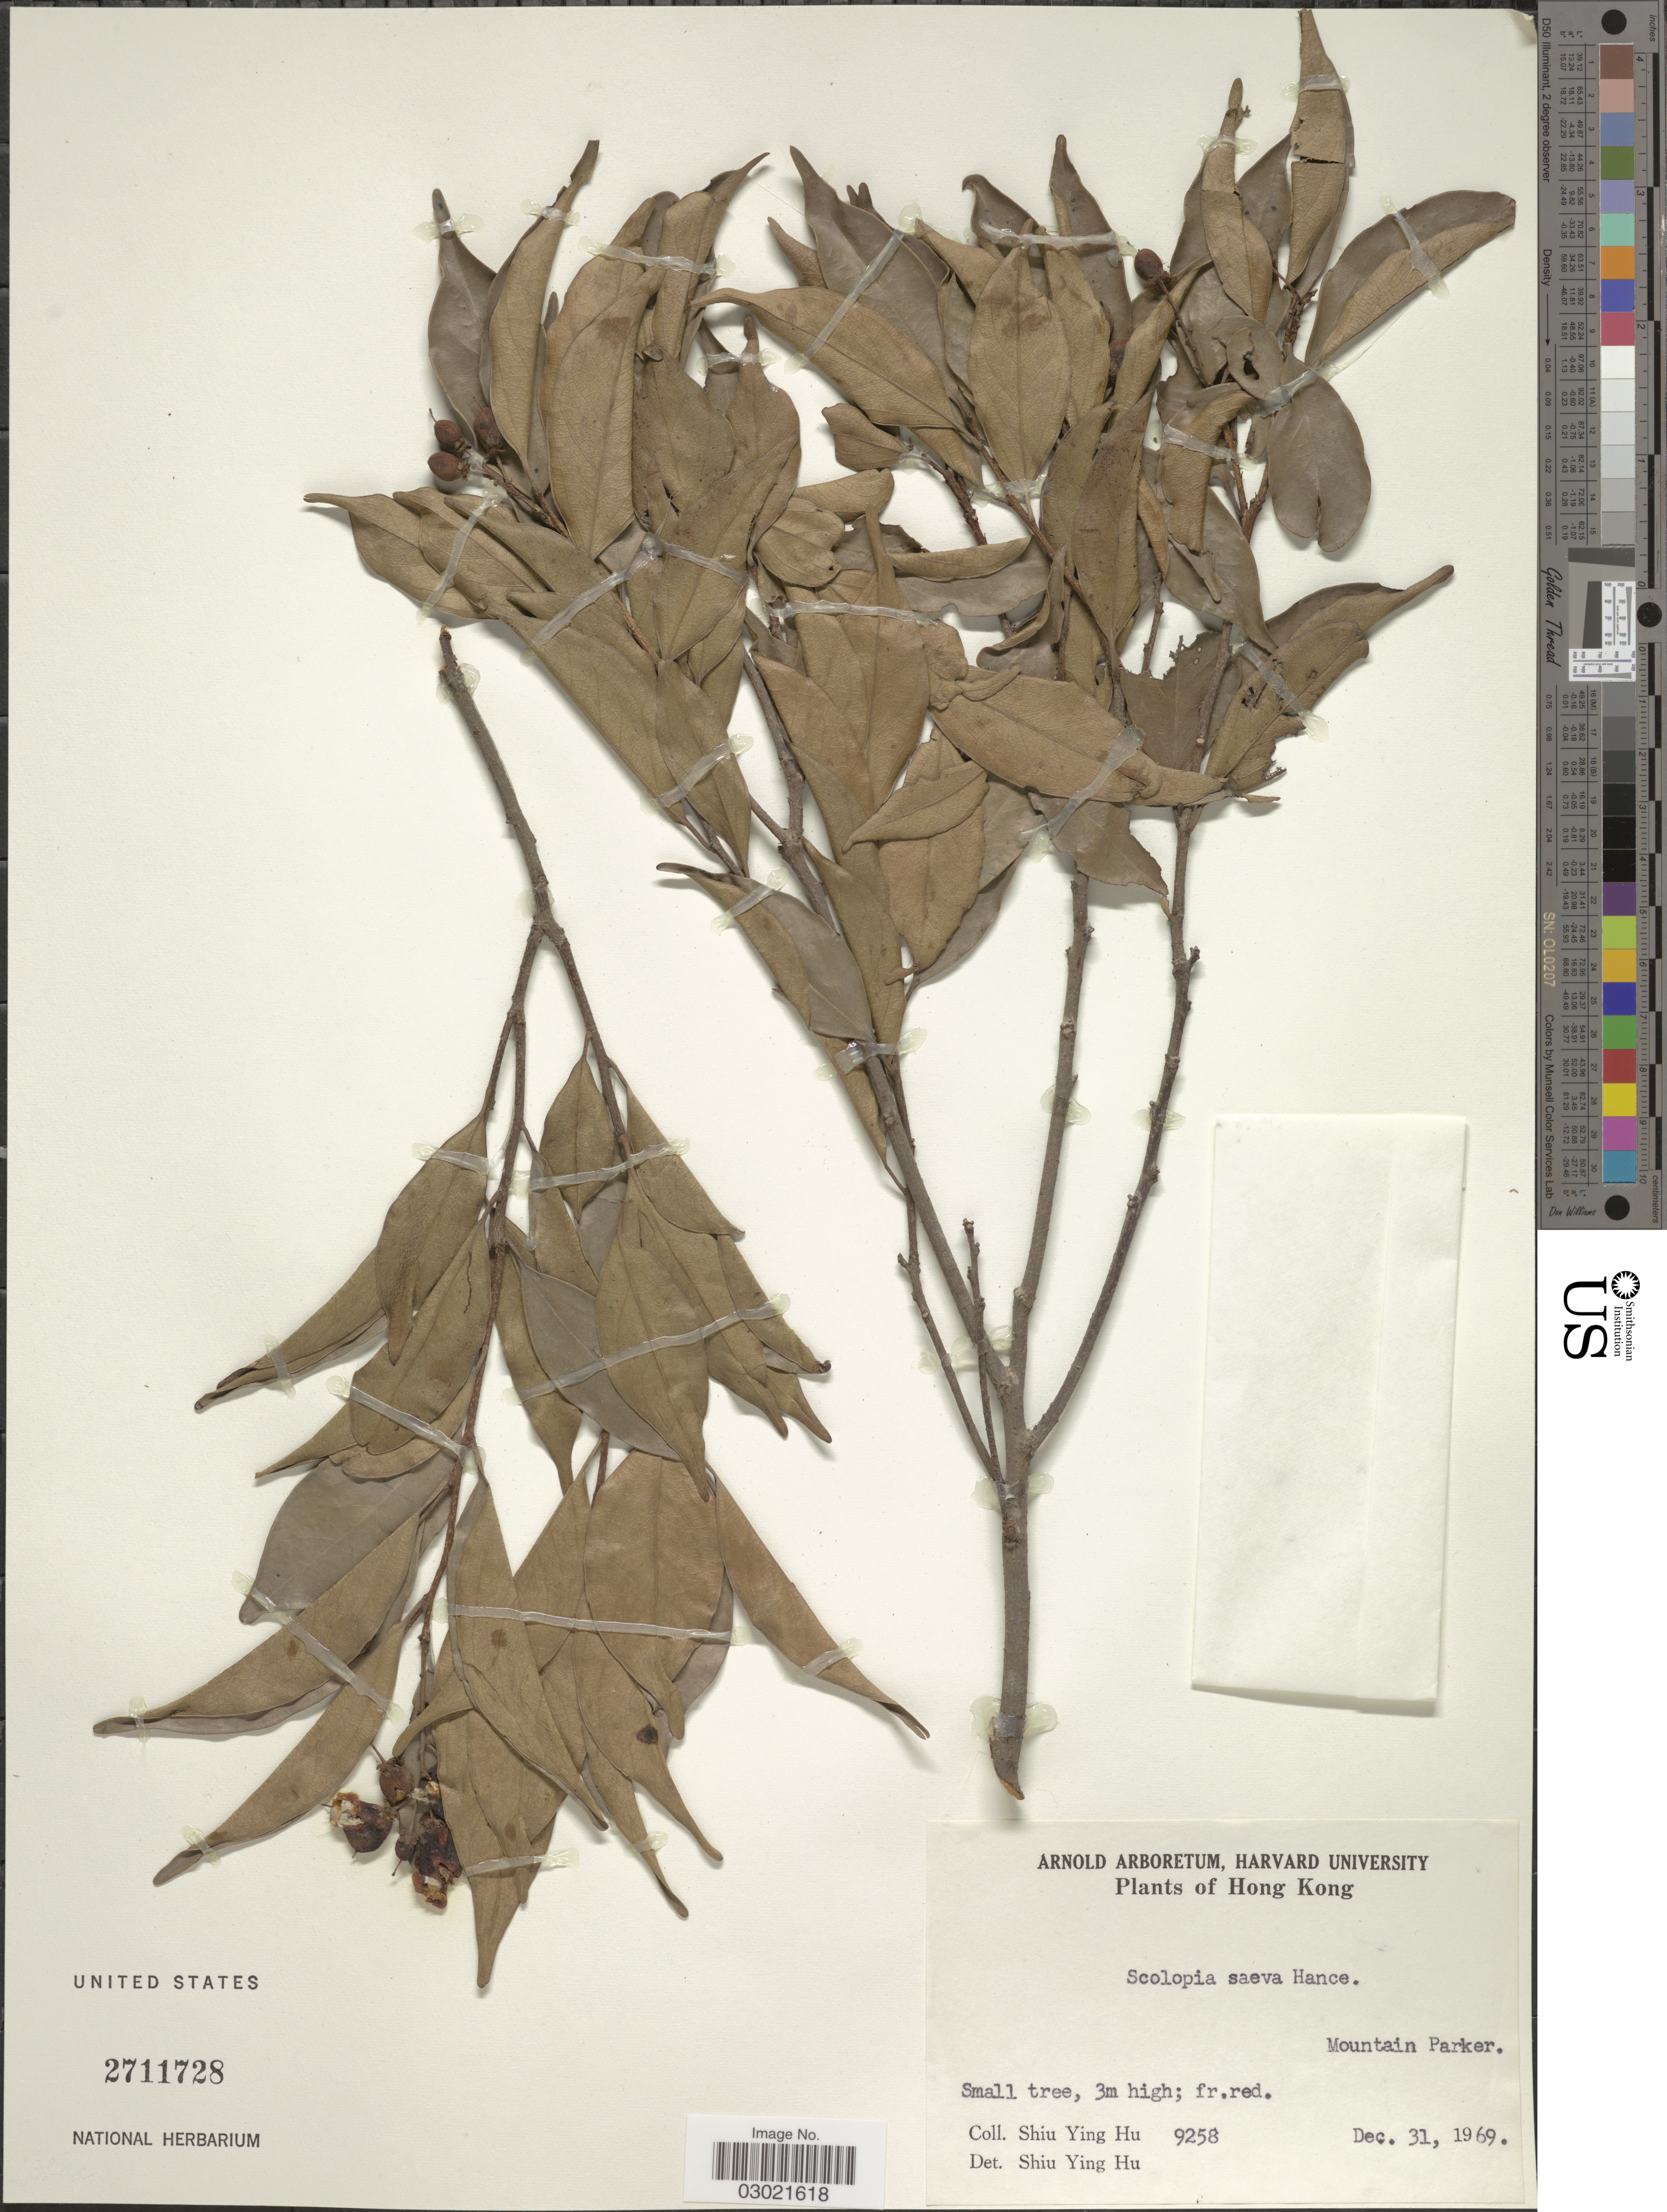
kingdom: Plantae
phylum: Tracheophyta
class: Magnoliopsida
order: Malpighiales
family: Salicaceae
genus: Scolopia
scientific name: Scolopia saeva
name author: (Hance) Hance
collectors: S. Y. Hu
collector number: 9258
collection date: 1969-12-31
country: China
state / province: Hong Kong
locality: Mountain Parker.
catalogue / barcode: US 2711728